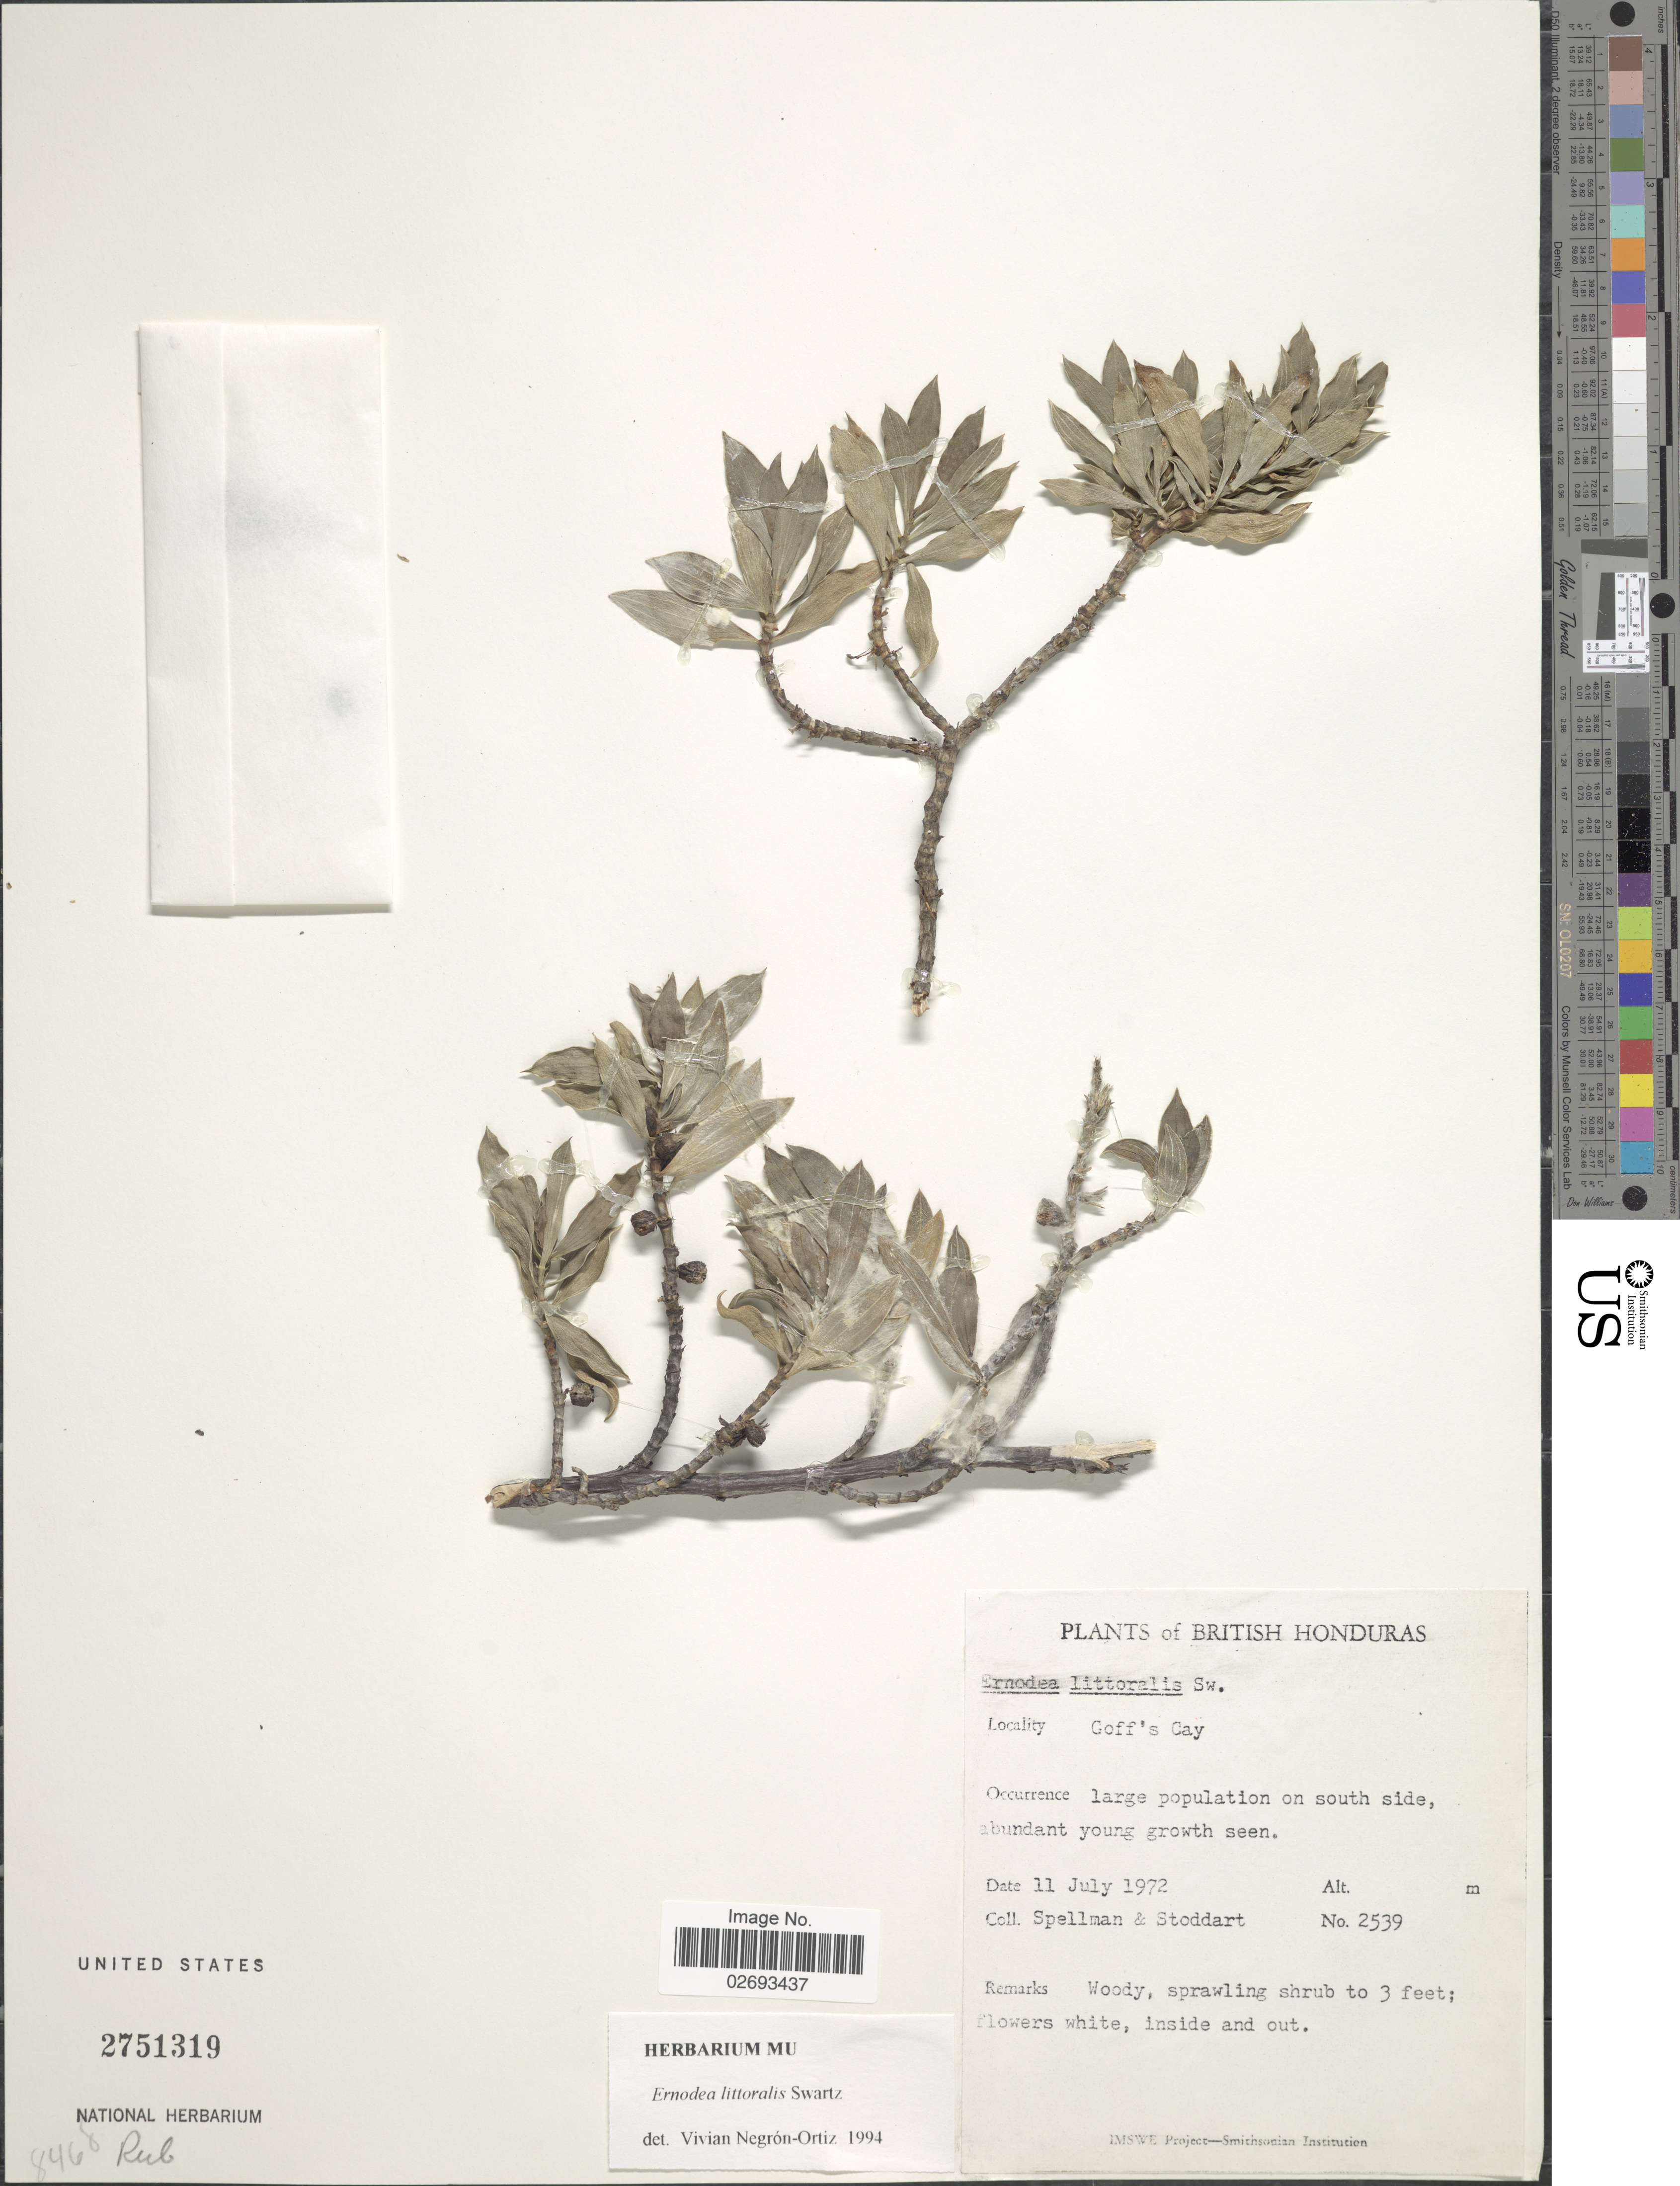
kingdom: Plantae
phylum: Tracheophyta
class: Magnoliopsida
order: Gentianales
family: Rubiaceae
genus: Ernodea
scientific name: Ernodea littoralis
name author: Sw.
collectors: Spellman, -- & -. Stoddart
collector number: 2539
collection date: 1972-07-11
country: Belize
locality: British Honduras. Goff's Cay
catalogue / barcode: US 2751319